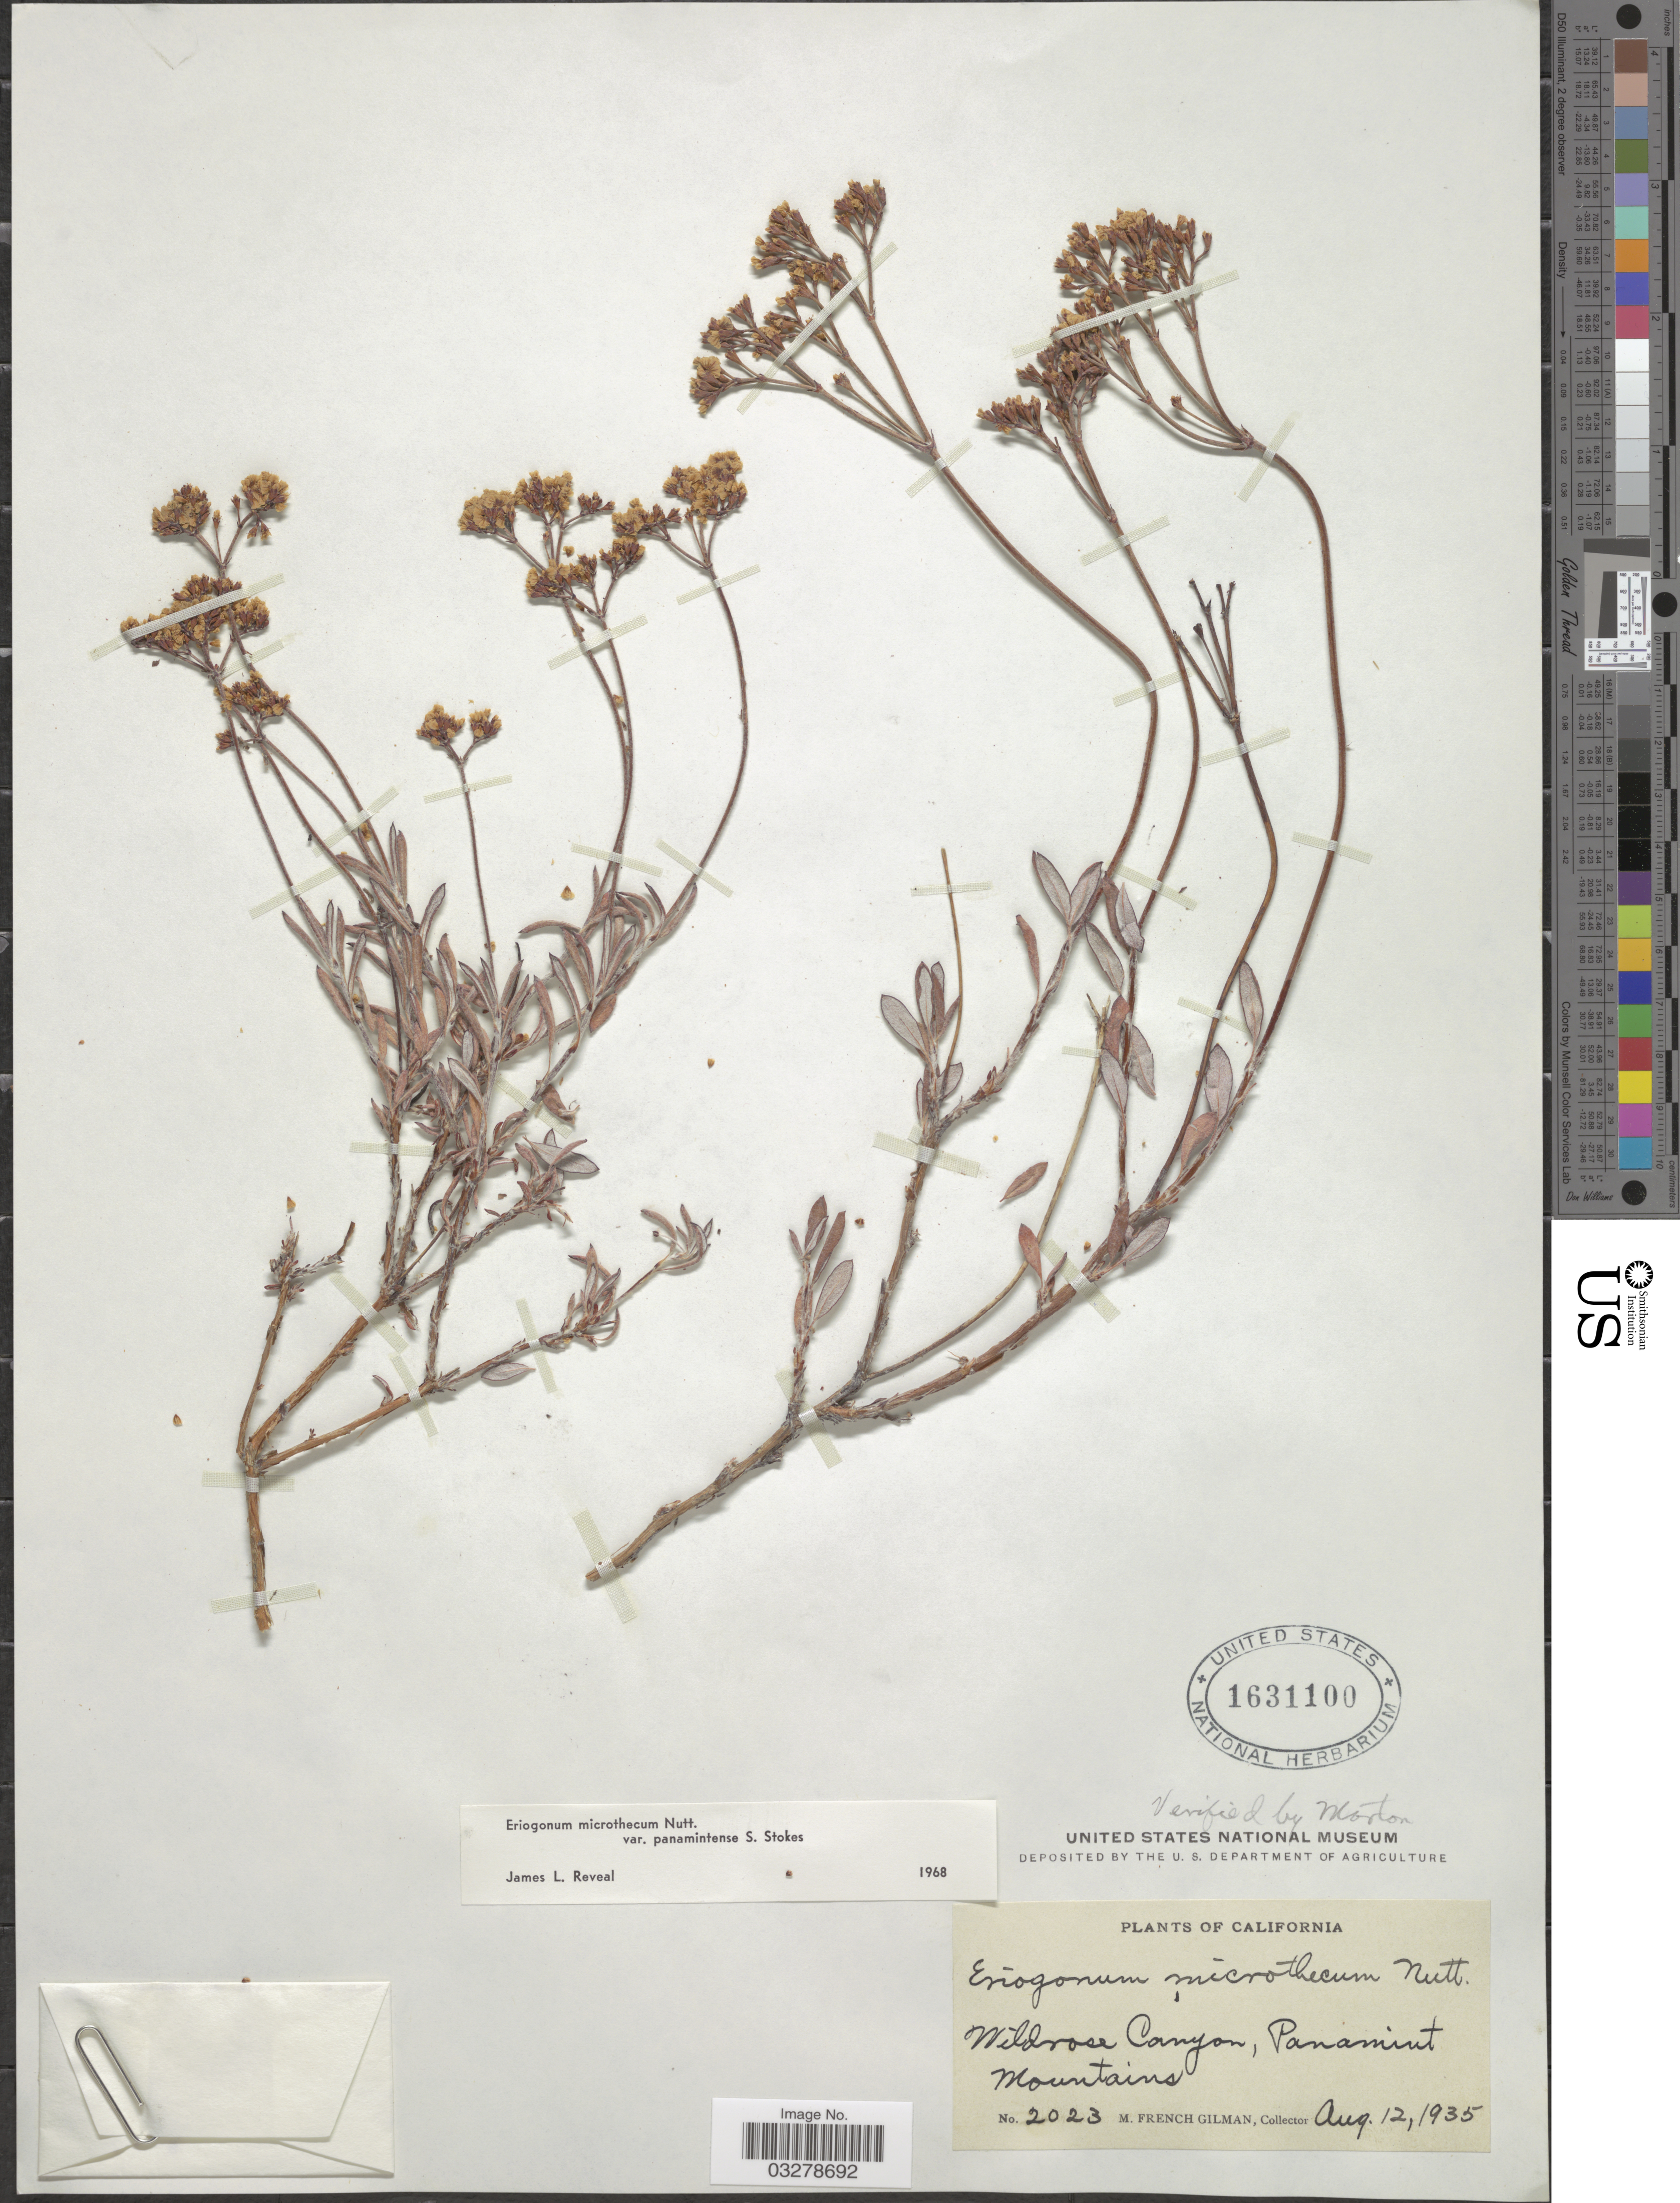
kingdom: Plantae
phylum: Tracheophyta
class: Magnoliopsida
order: Caryophyllales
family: Polygonaceae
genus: Eriogonum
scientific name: Eriogonum microtheca var. panamintense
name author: S. Stokes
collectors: M. F. Gilman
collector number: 2023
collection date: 1935-08-12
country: United States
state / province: California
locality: Wildrose Canyon, Panamint Mountains.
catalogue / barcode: US 1631100